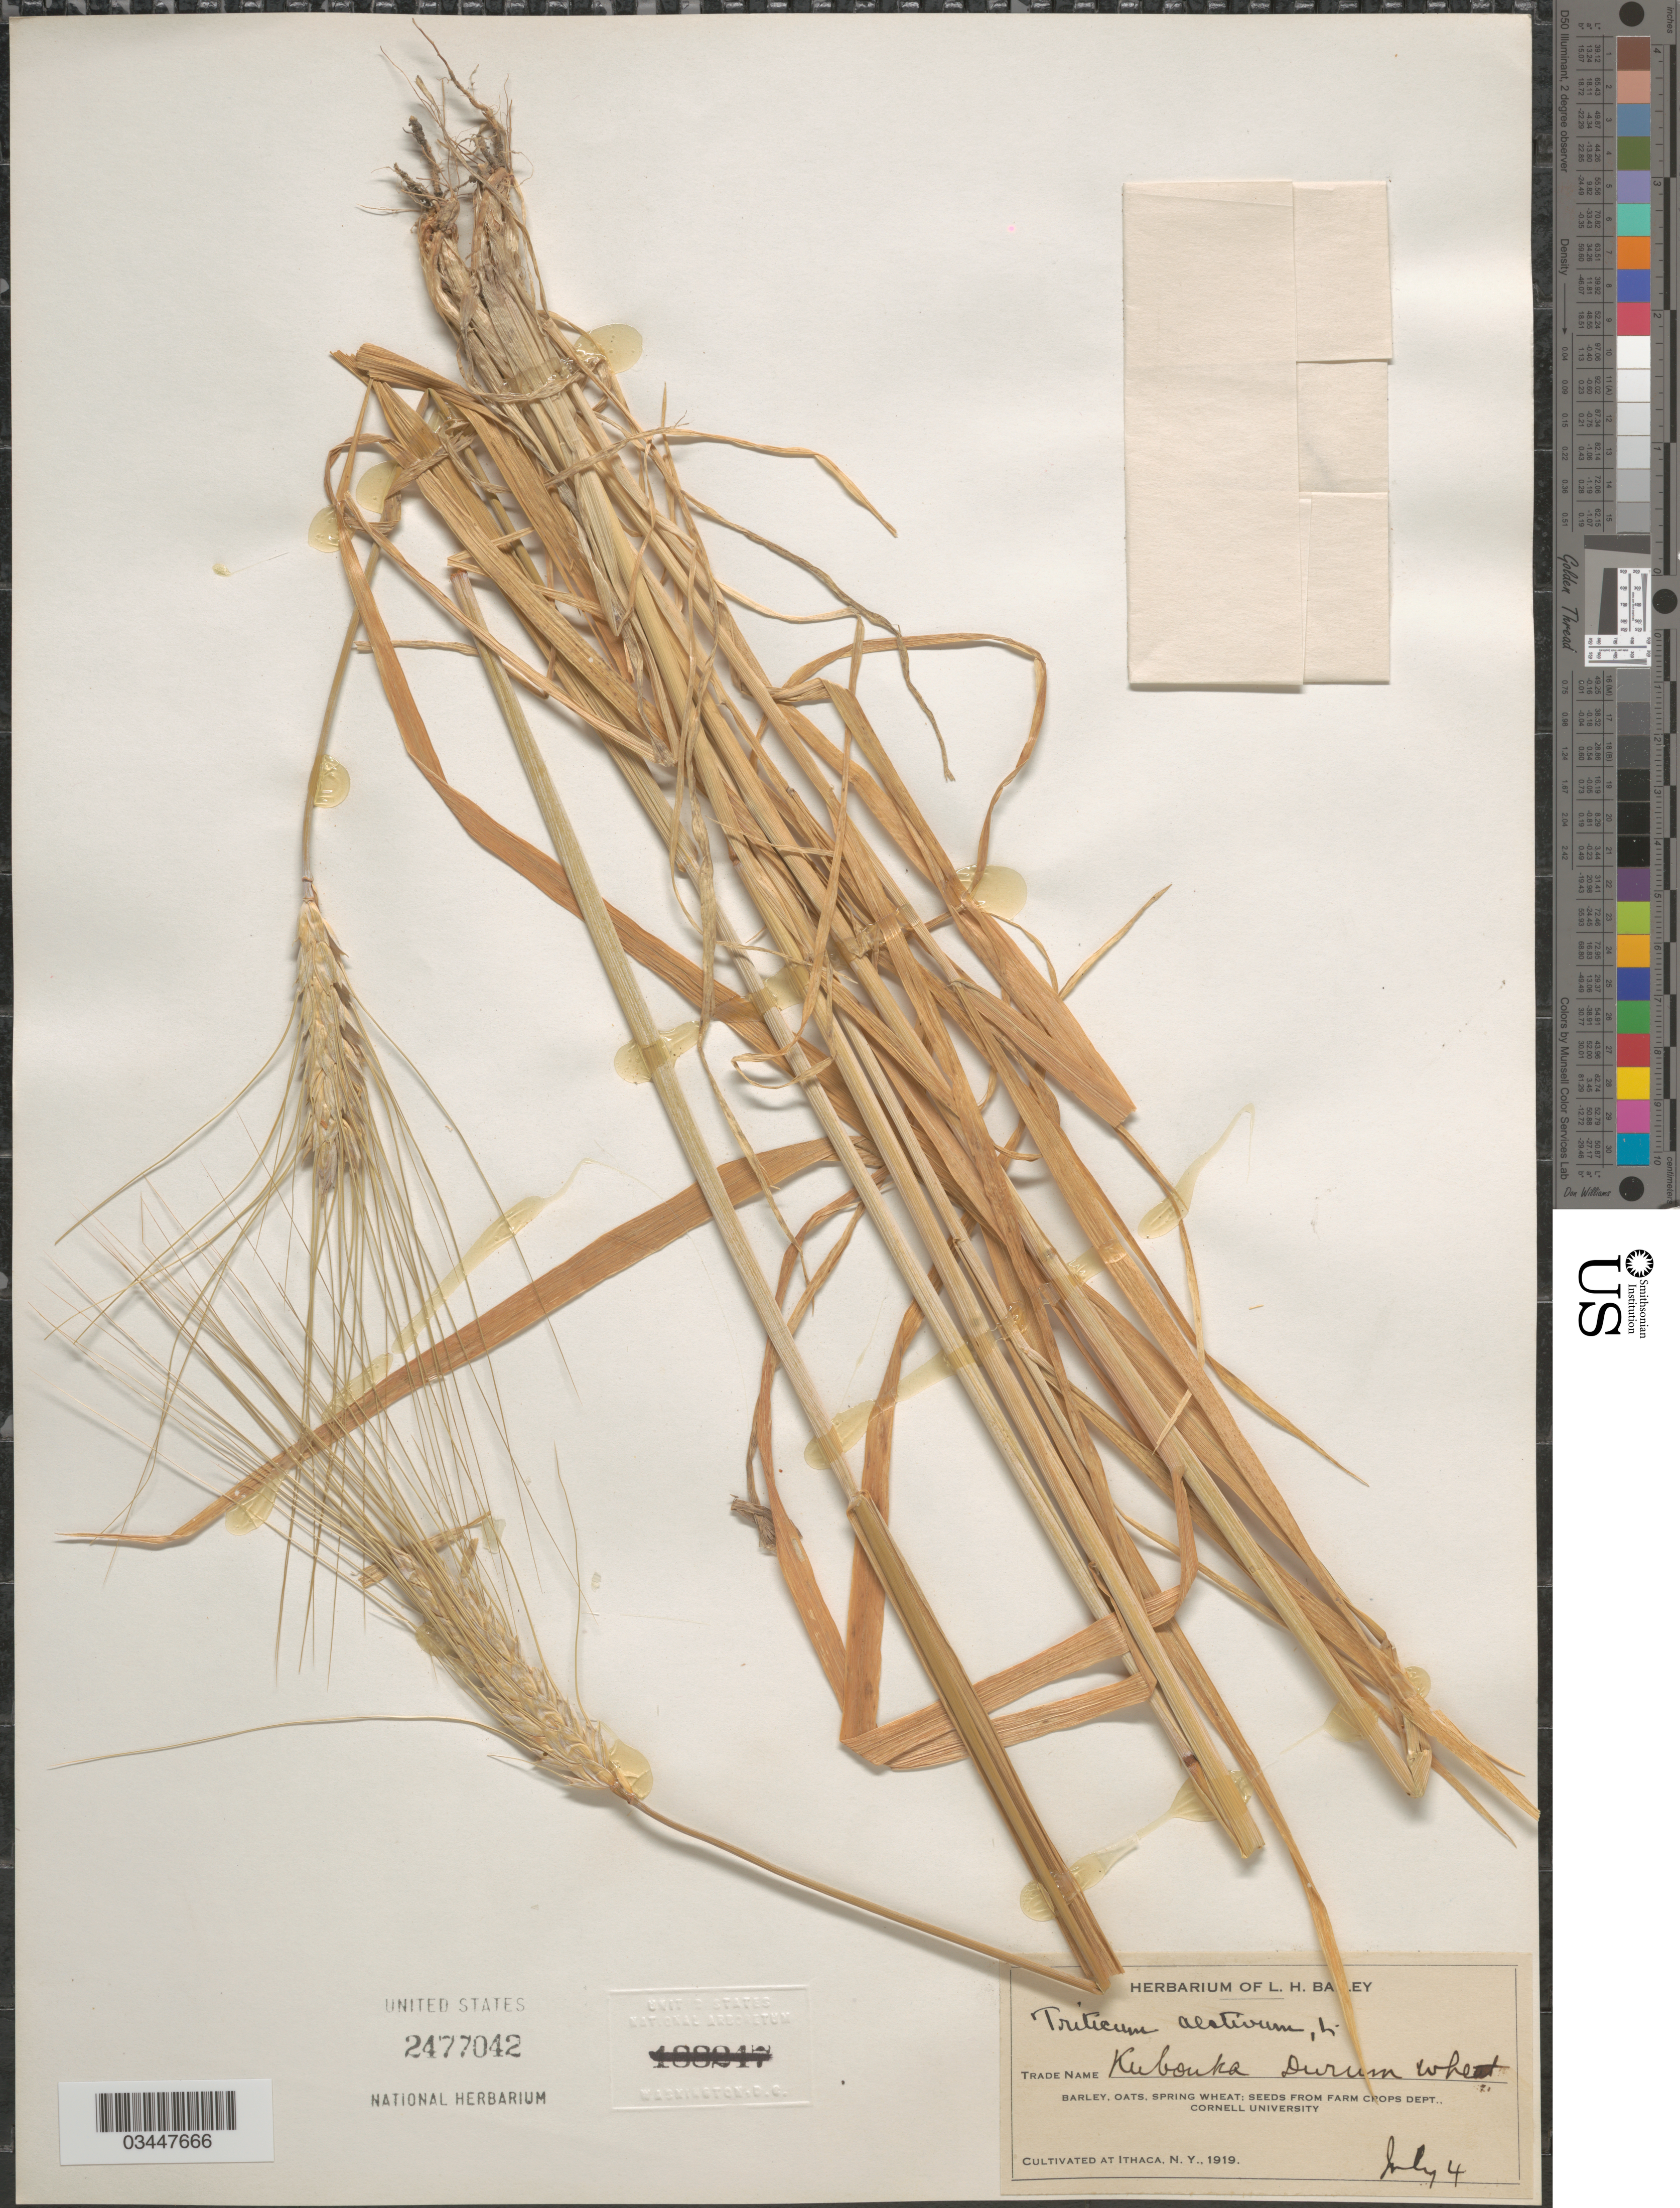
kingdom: Plantae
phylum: Tracheophyta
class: Liliopsida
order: Poales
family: Poaceae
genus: Triticum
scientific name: Triticum aestivum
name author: L.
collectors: ex herb. L. H. Bailey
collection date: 1919-07-04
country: United States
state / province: New York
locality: At Ithaca.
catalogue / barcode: US 2477042